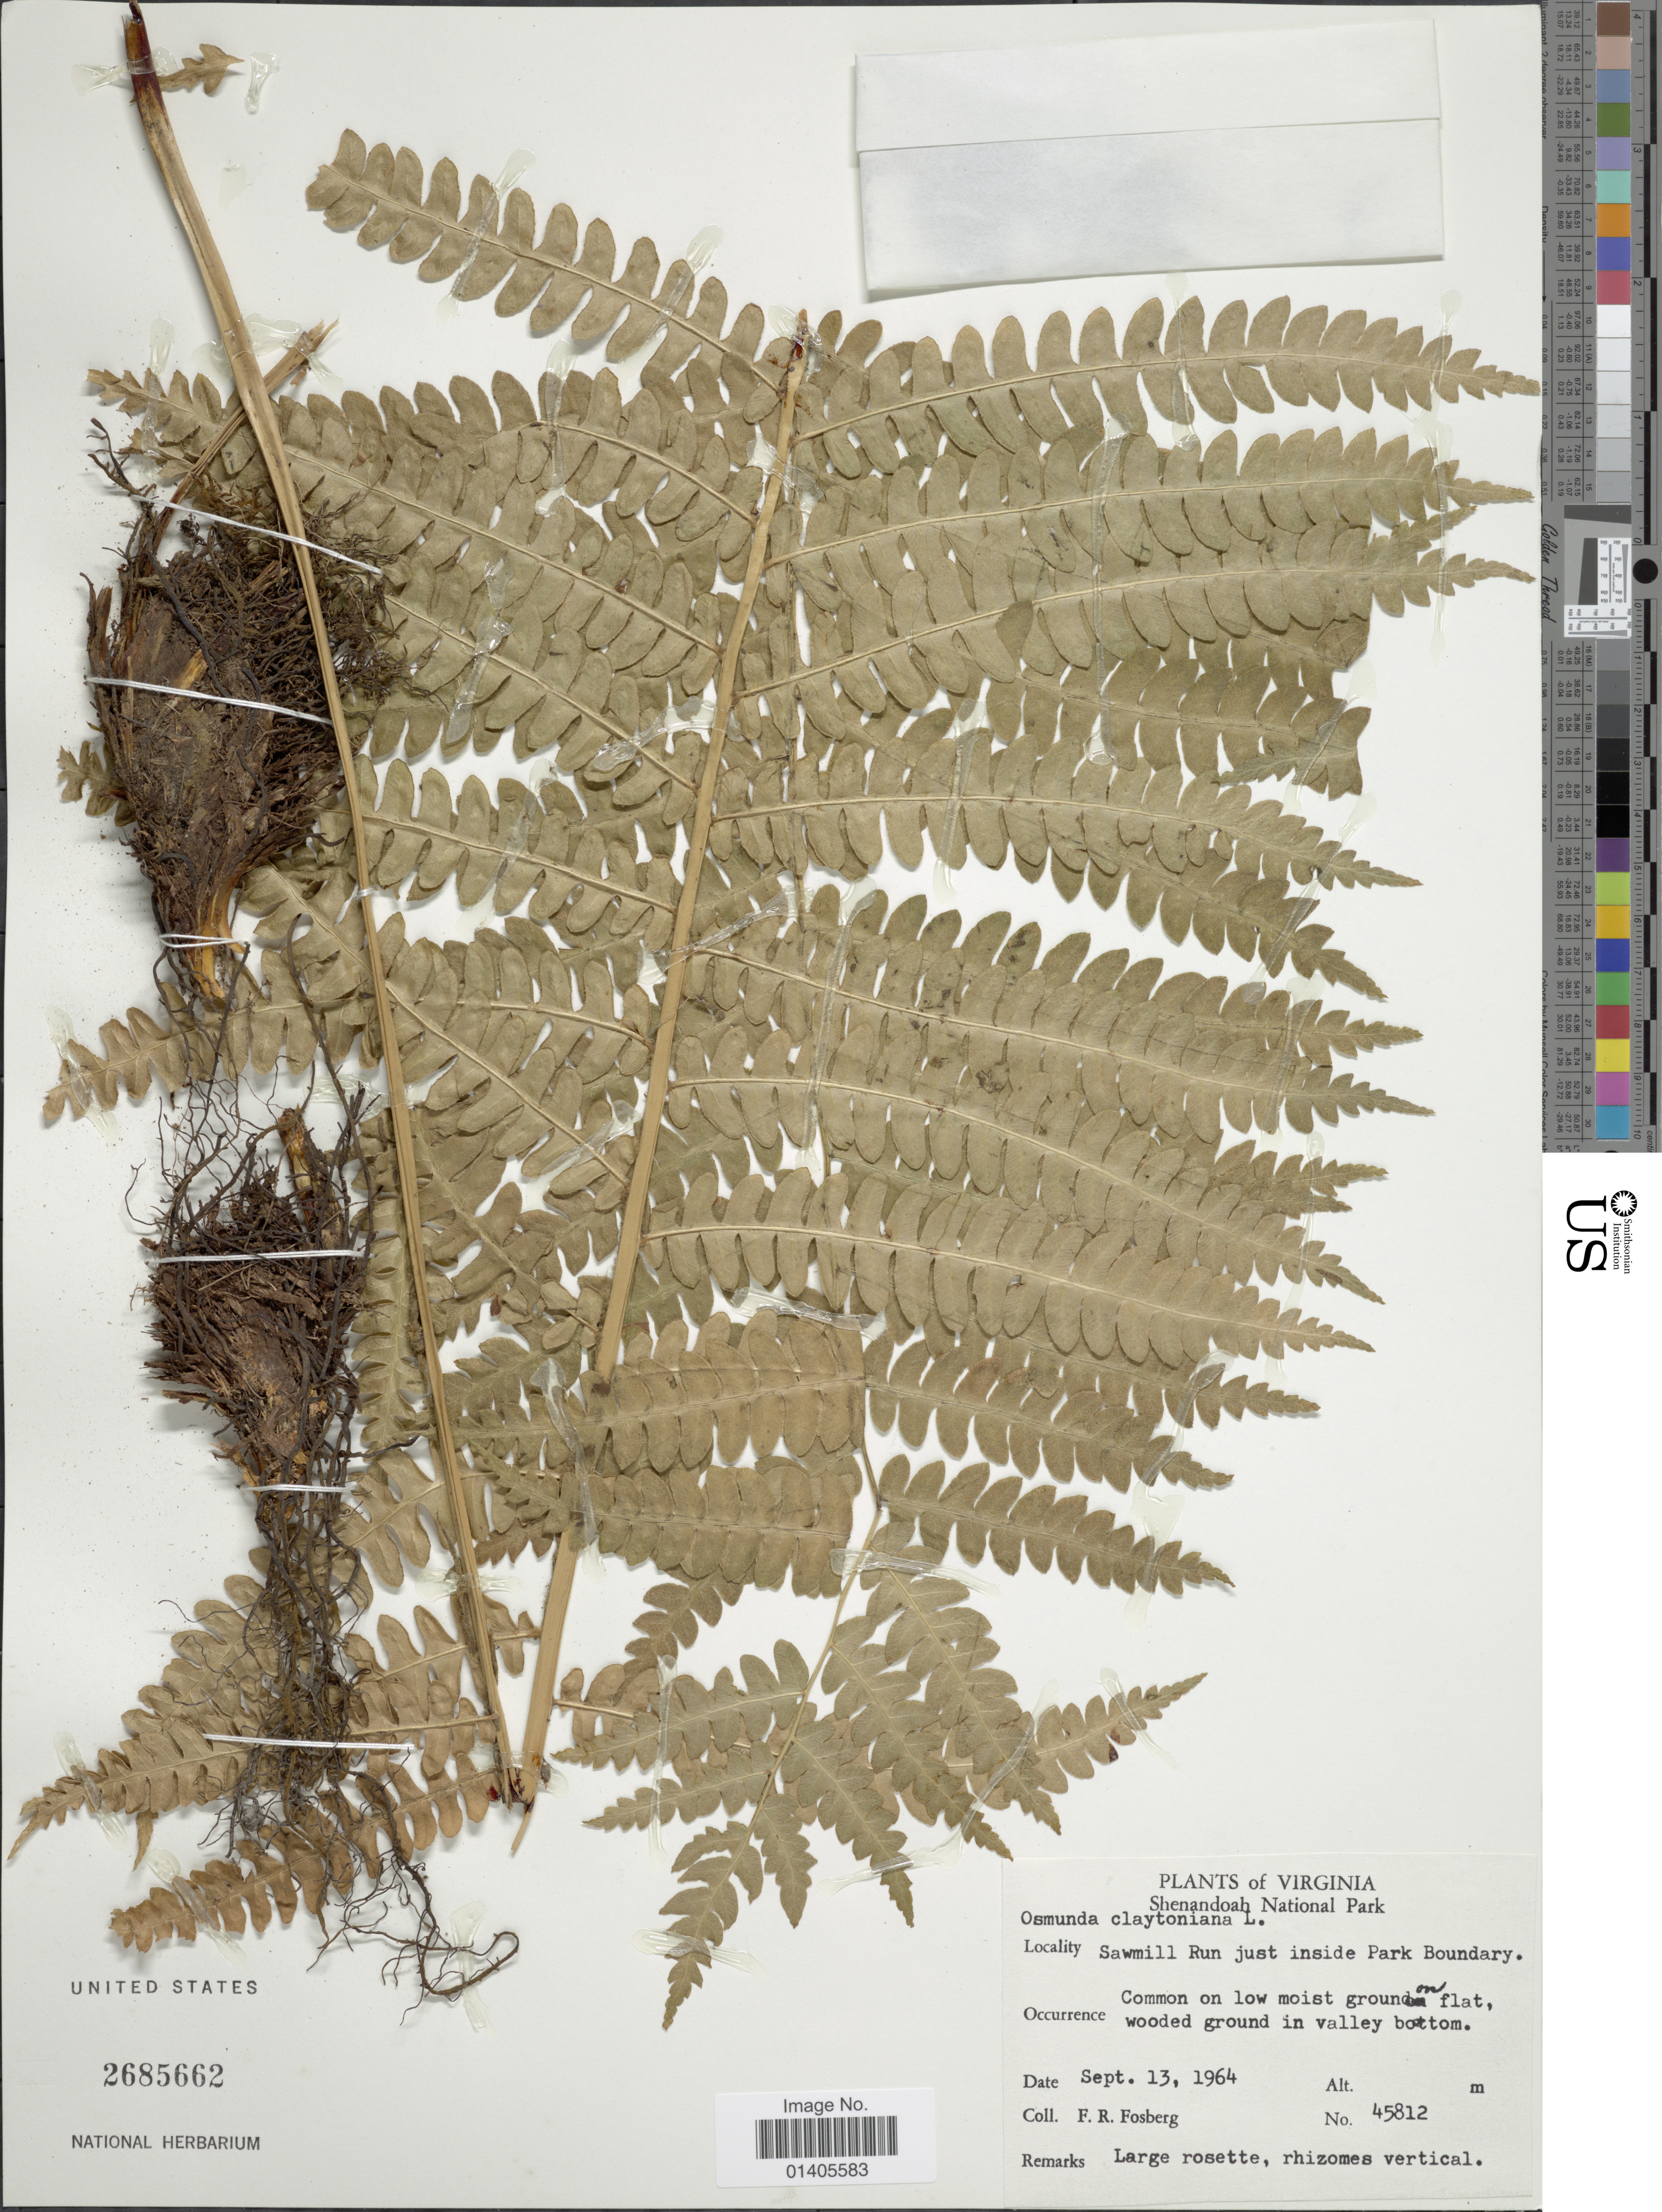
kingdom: Plantae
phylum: Tracheophyta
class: Polypodiopsida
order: Osmundales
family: Osmundaceae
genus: Osmunda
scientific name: Osmunda claytoniana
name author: (L.) Tagawa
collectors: F. R. Fosberg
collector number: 45812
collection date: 1964-09-13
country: United States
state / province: Virginia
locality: Shenandoah National Park, Sawmill Run just inside Park Boundary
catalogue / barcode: US 2685662